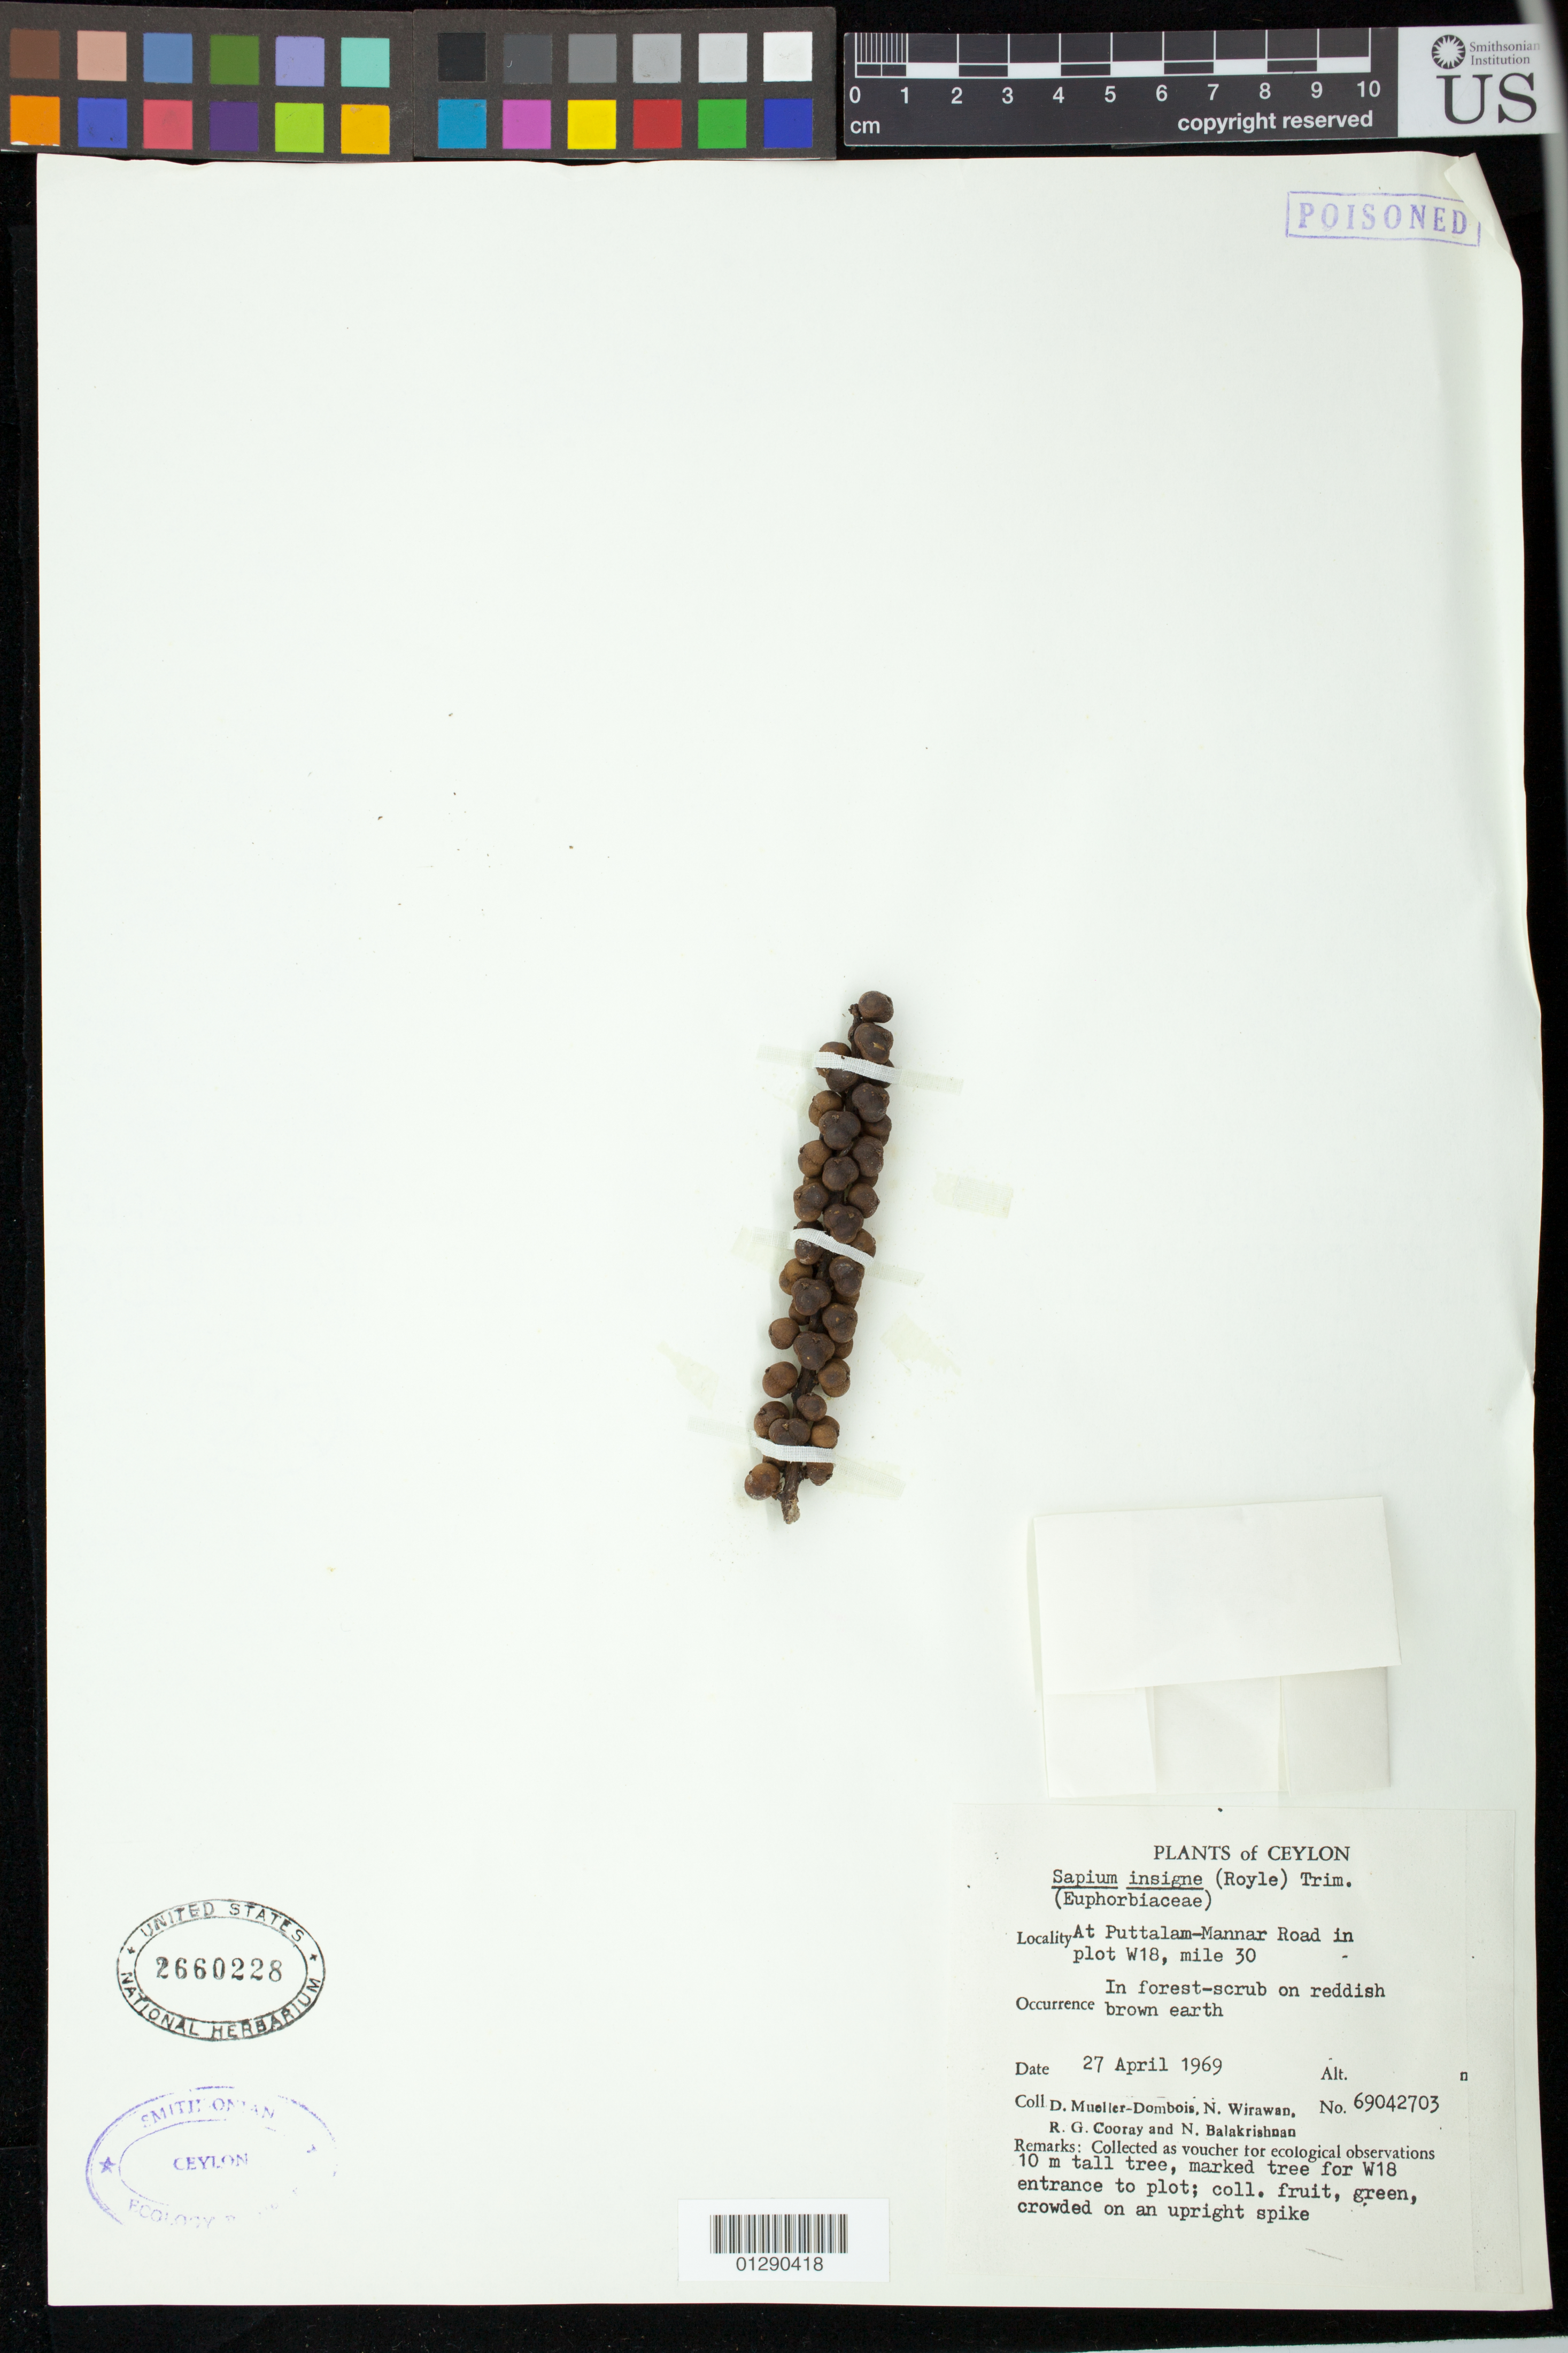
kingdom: Plantae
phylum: Tracheophyta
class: Magnoliopsida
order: Malpighiales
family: Euphorbiaceae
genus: Sapium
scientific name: Sapium insigne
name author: (Royle) Benth. & Hook. f.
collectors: D. Mueller-Dombois, N. Wirawan, R. Cooray & N. Balakrishnan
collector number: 69042703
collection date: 1969-04-27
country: Sri Lanka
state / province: Northern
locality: At Puttalam-Mannar Road in plot W18, mile 30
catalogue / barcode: US 2660228